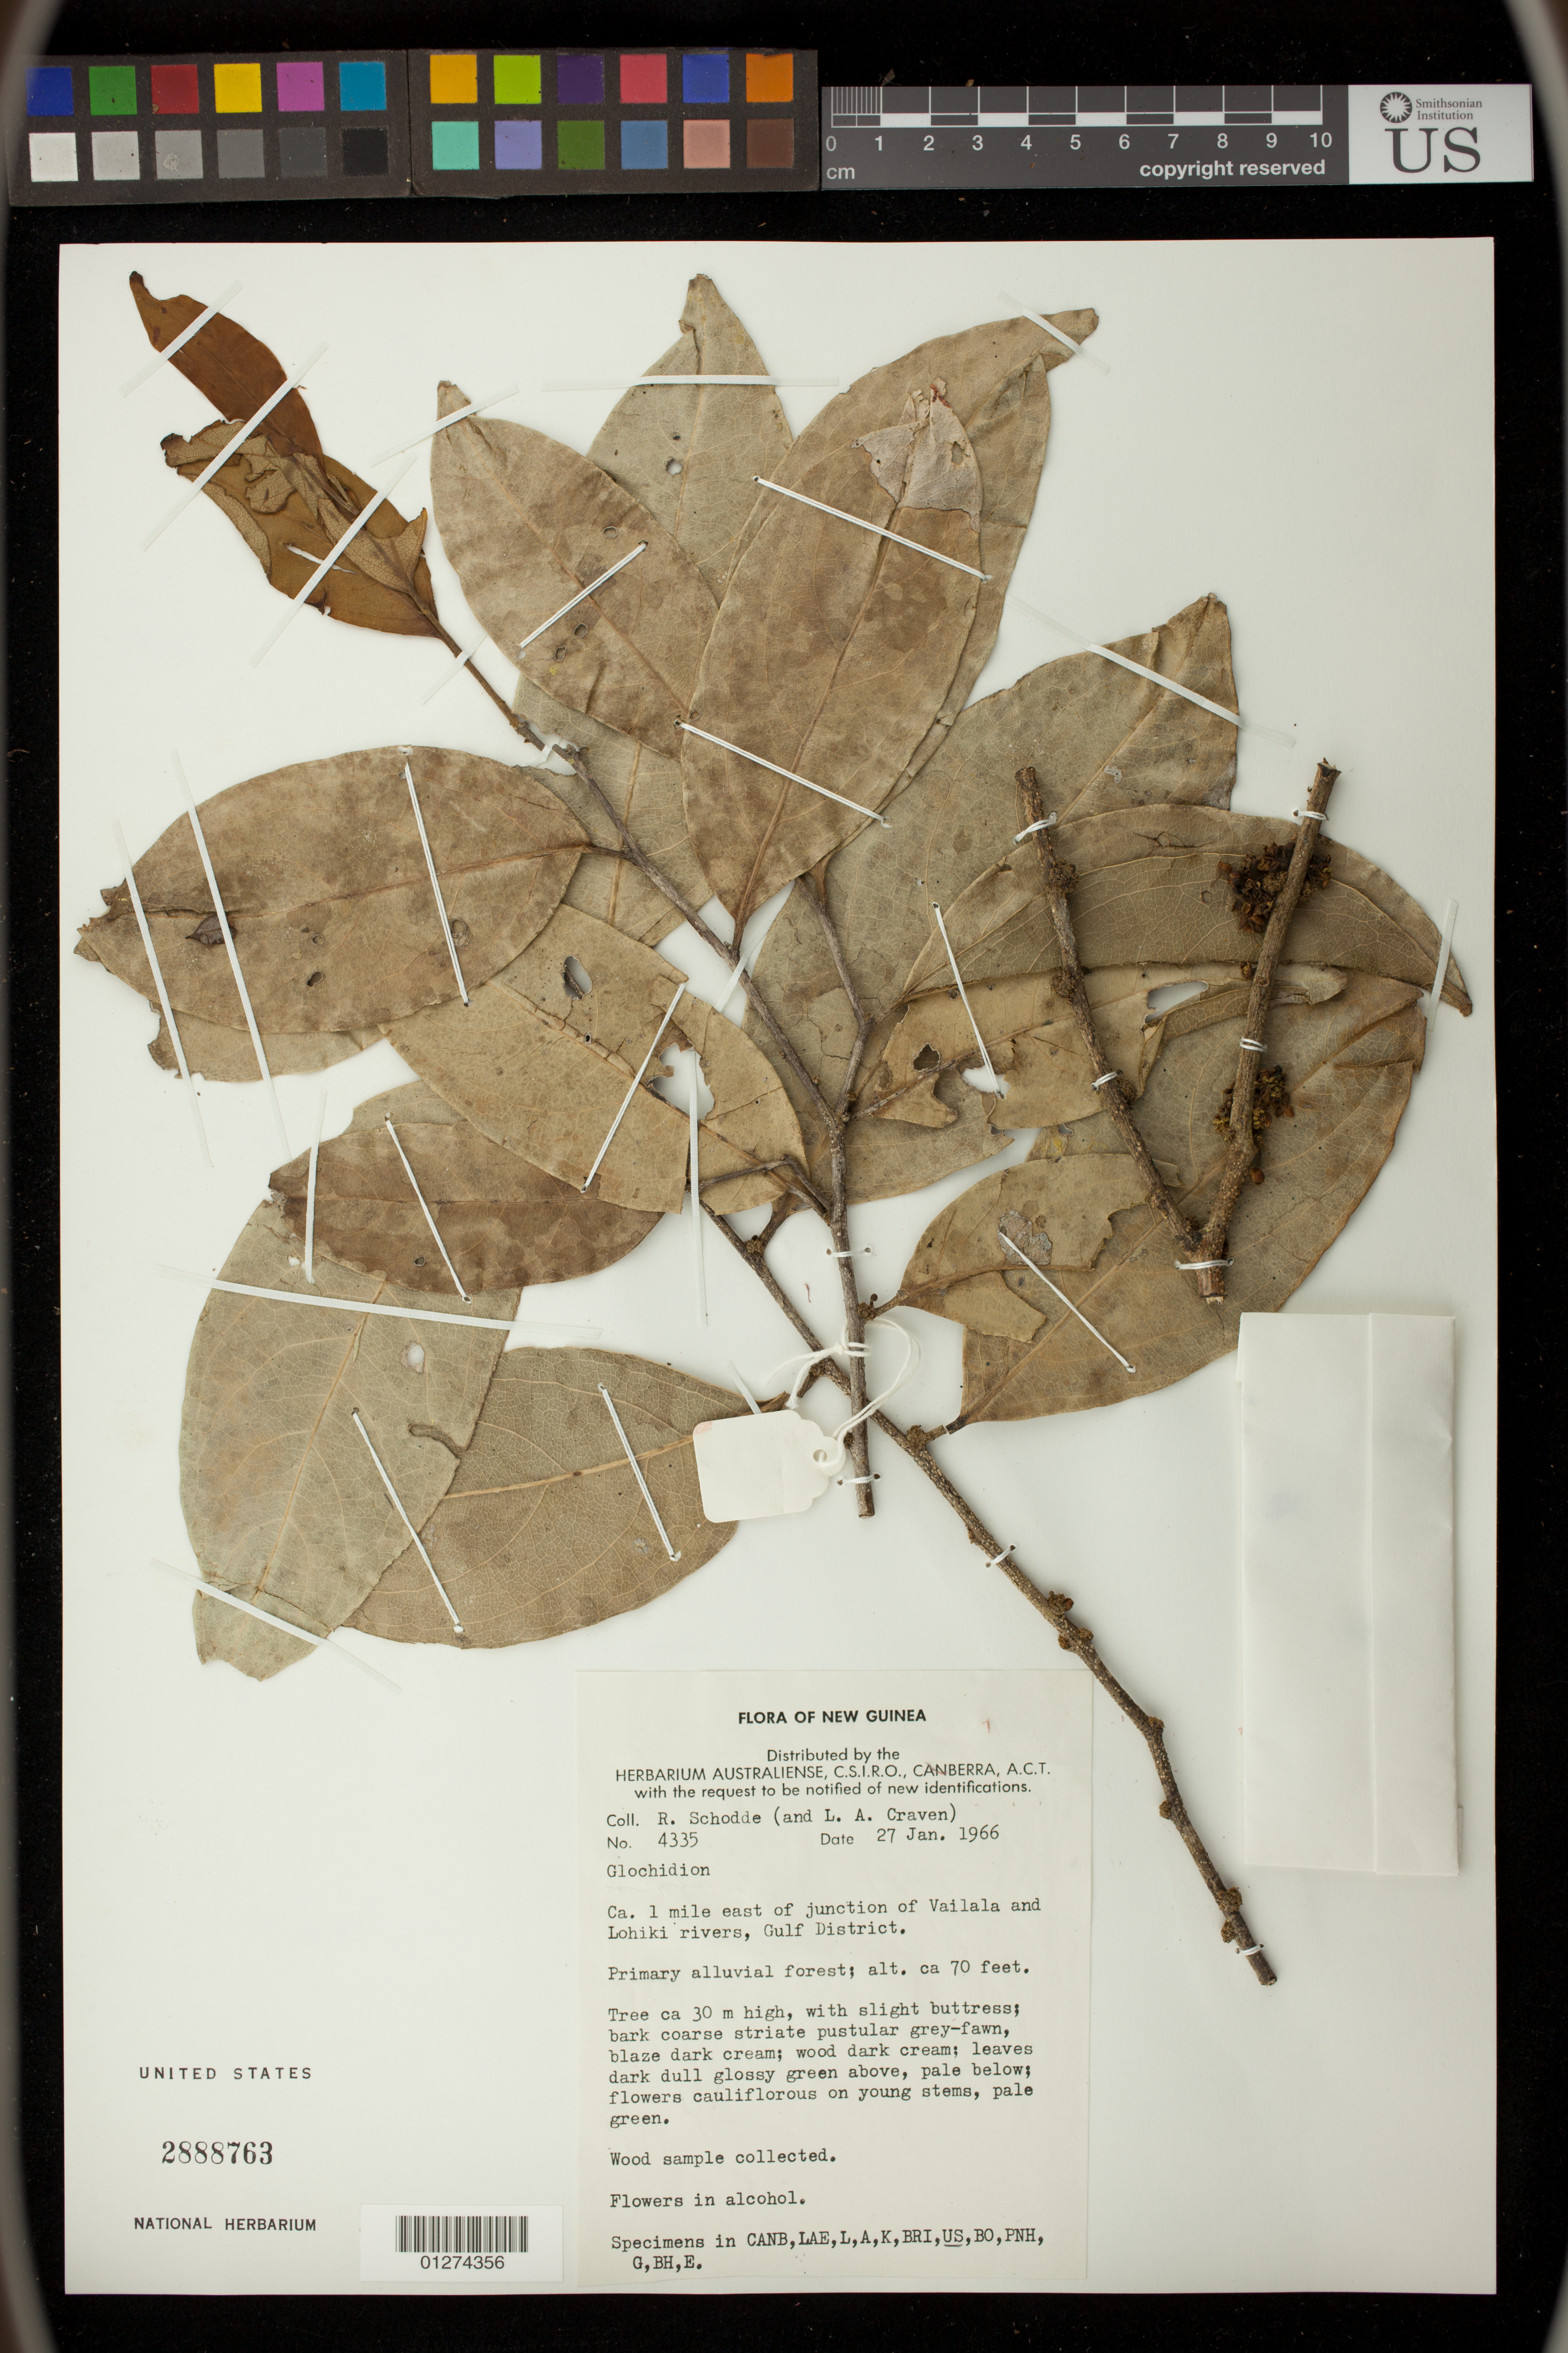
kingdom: Plantae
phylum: Tracheophyta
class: Magnoliopsida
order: Malpighiales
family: Phyllanthaceae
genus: Glochidion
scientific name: Glochidion sp.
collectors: L. A. Craven & L. Craven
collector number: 4335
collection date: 1966-01-27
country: Papua New Guinea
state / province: Gulf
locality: Circa one mile E of junction of Vailala and Lohiki rivers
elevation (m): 21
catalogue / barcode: US 2888763